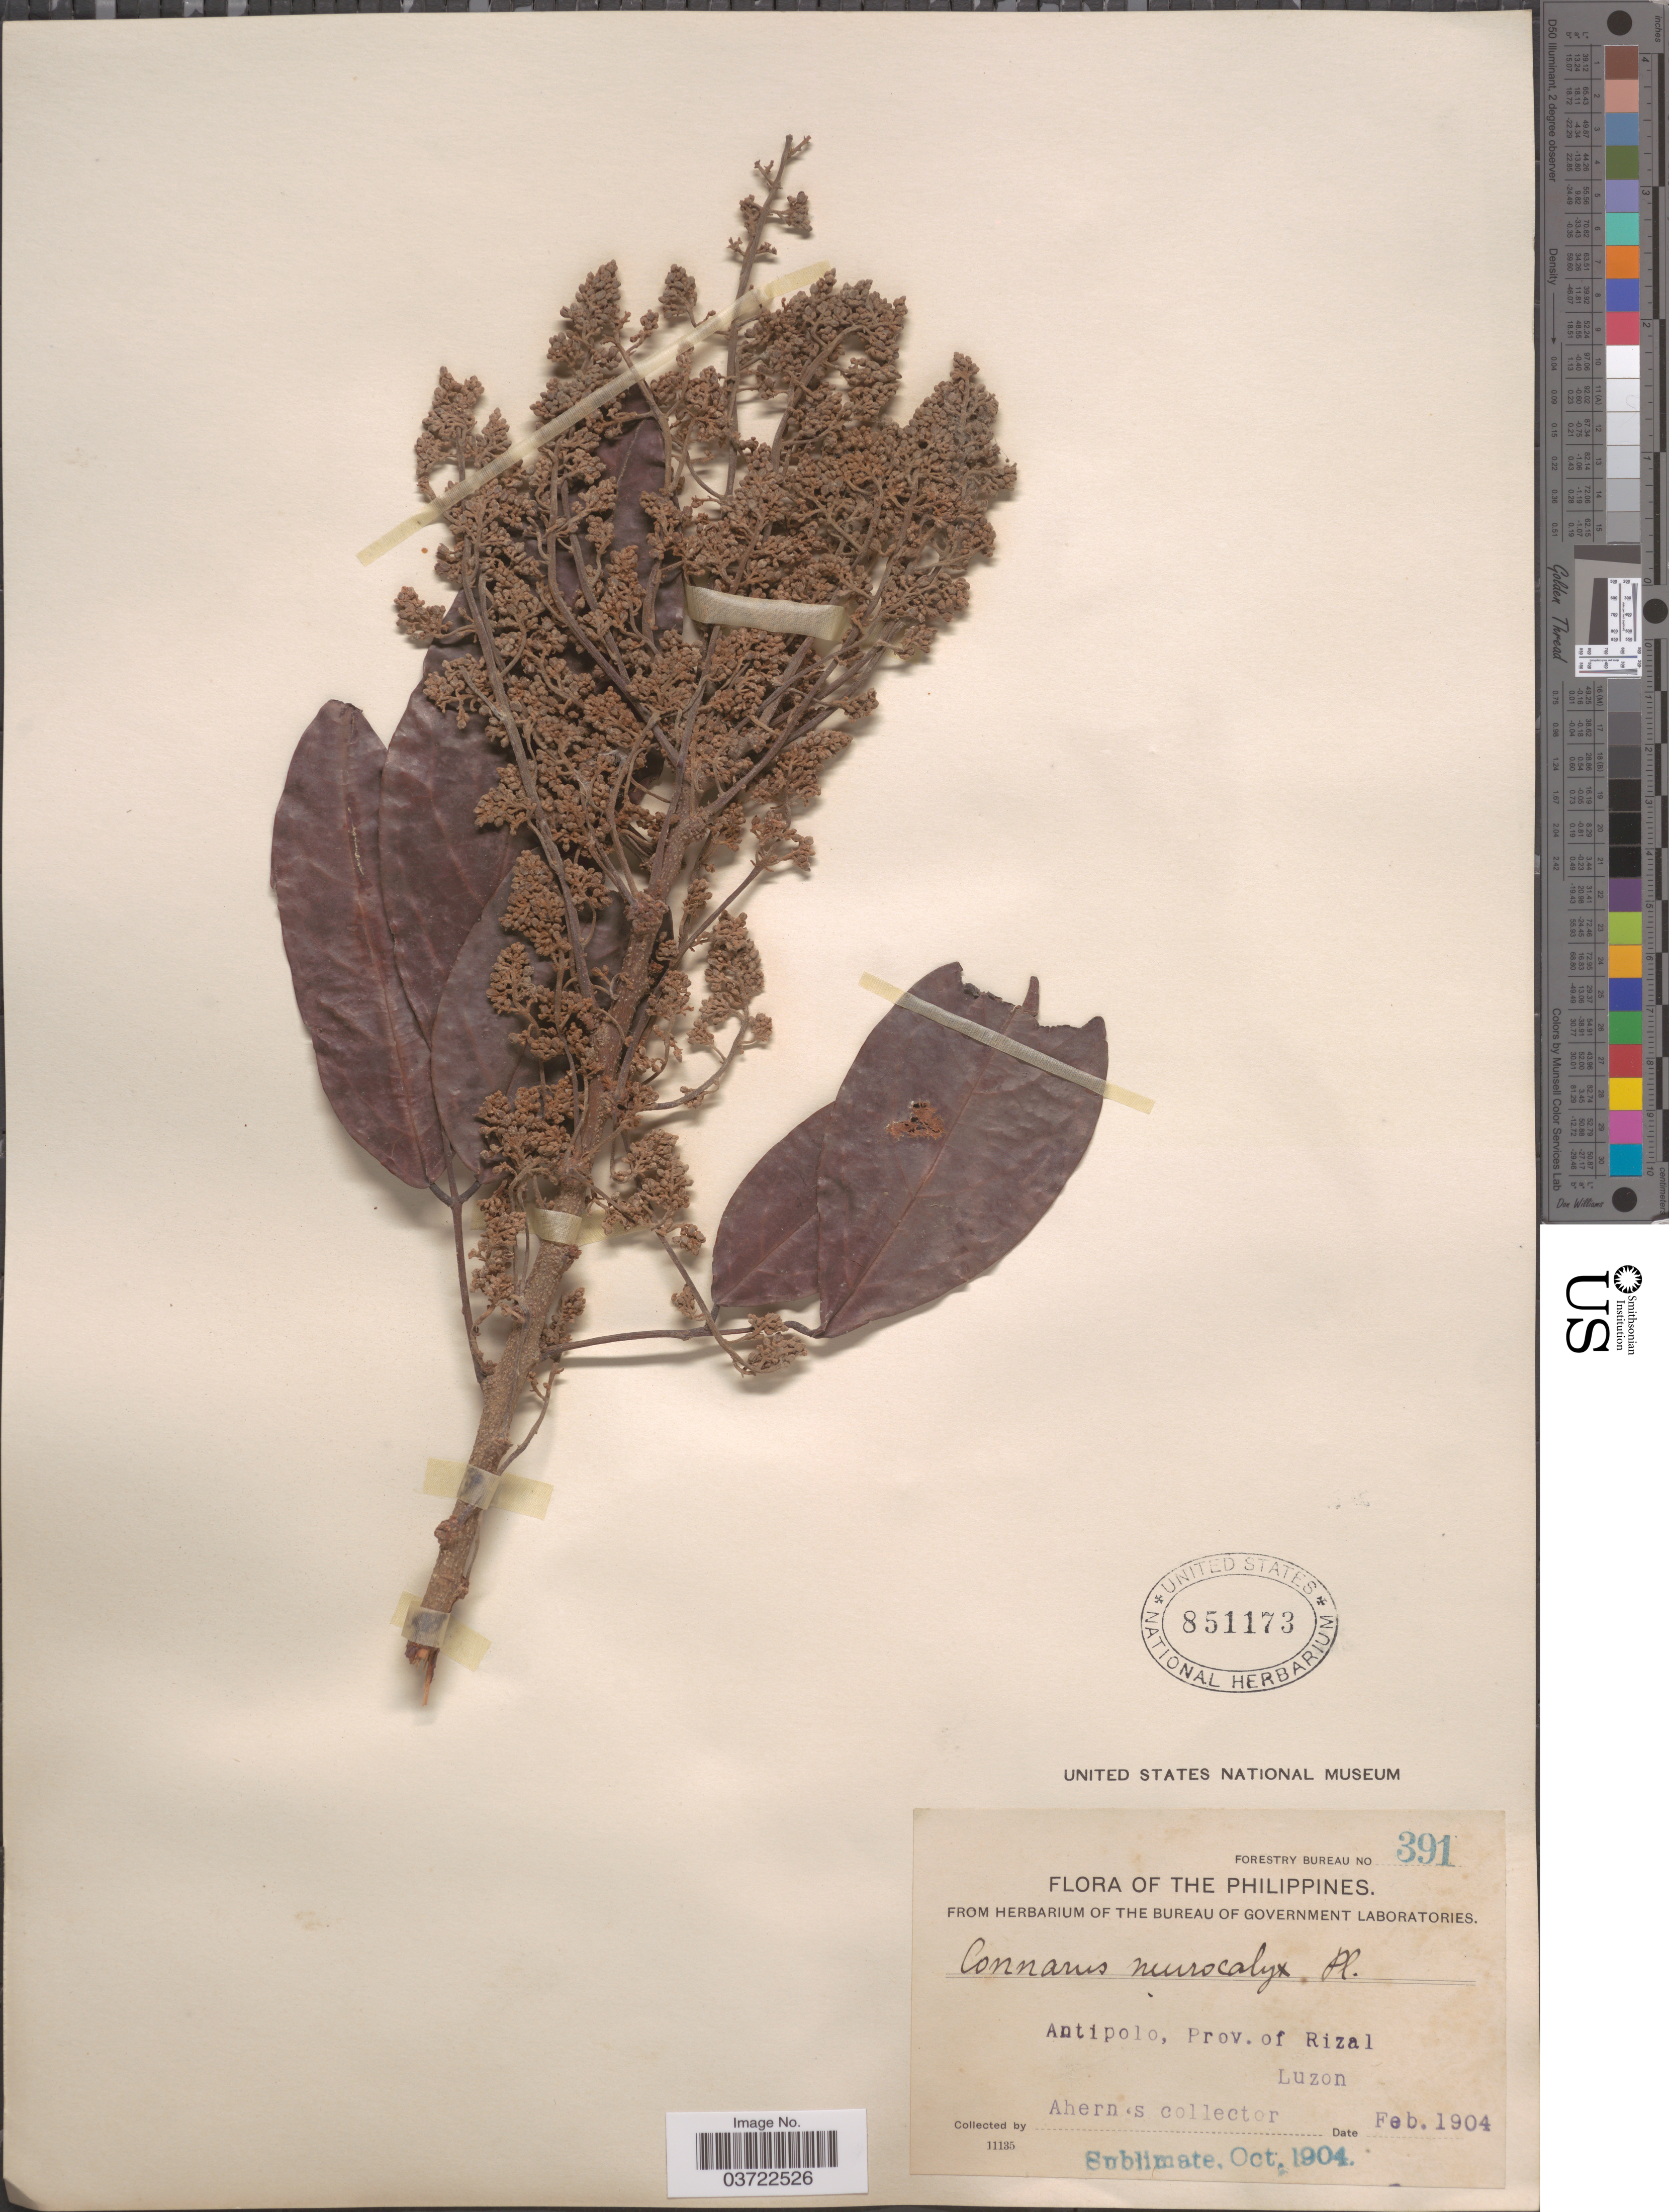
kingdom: Plantae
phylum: Tracheophyta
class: Magnoliopsida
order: Oxalidales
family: Connaraceae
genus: Connarus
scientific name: Connarus neurocalyx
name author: Planch.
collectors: Ahern's collector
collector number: Forestry Bureau 391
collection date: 1904-02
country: Philippines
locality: Antipolo, Prov. of Rizal, Luzon.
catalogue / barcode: US 851173